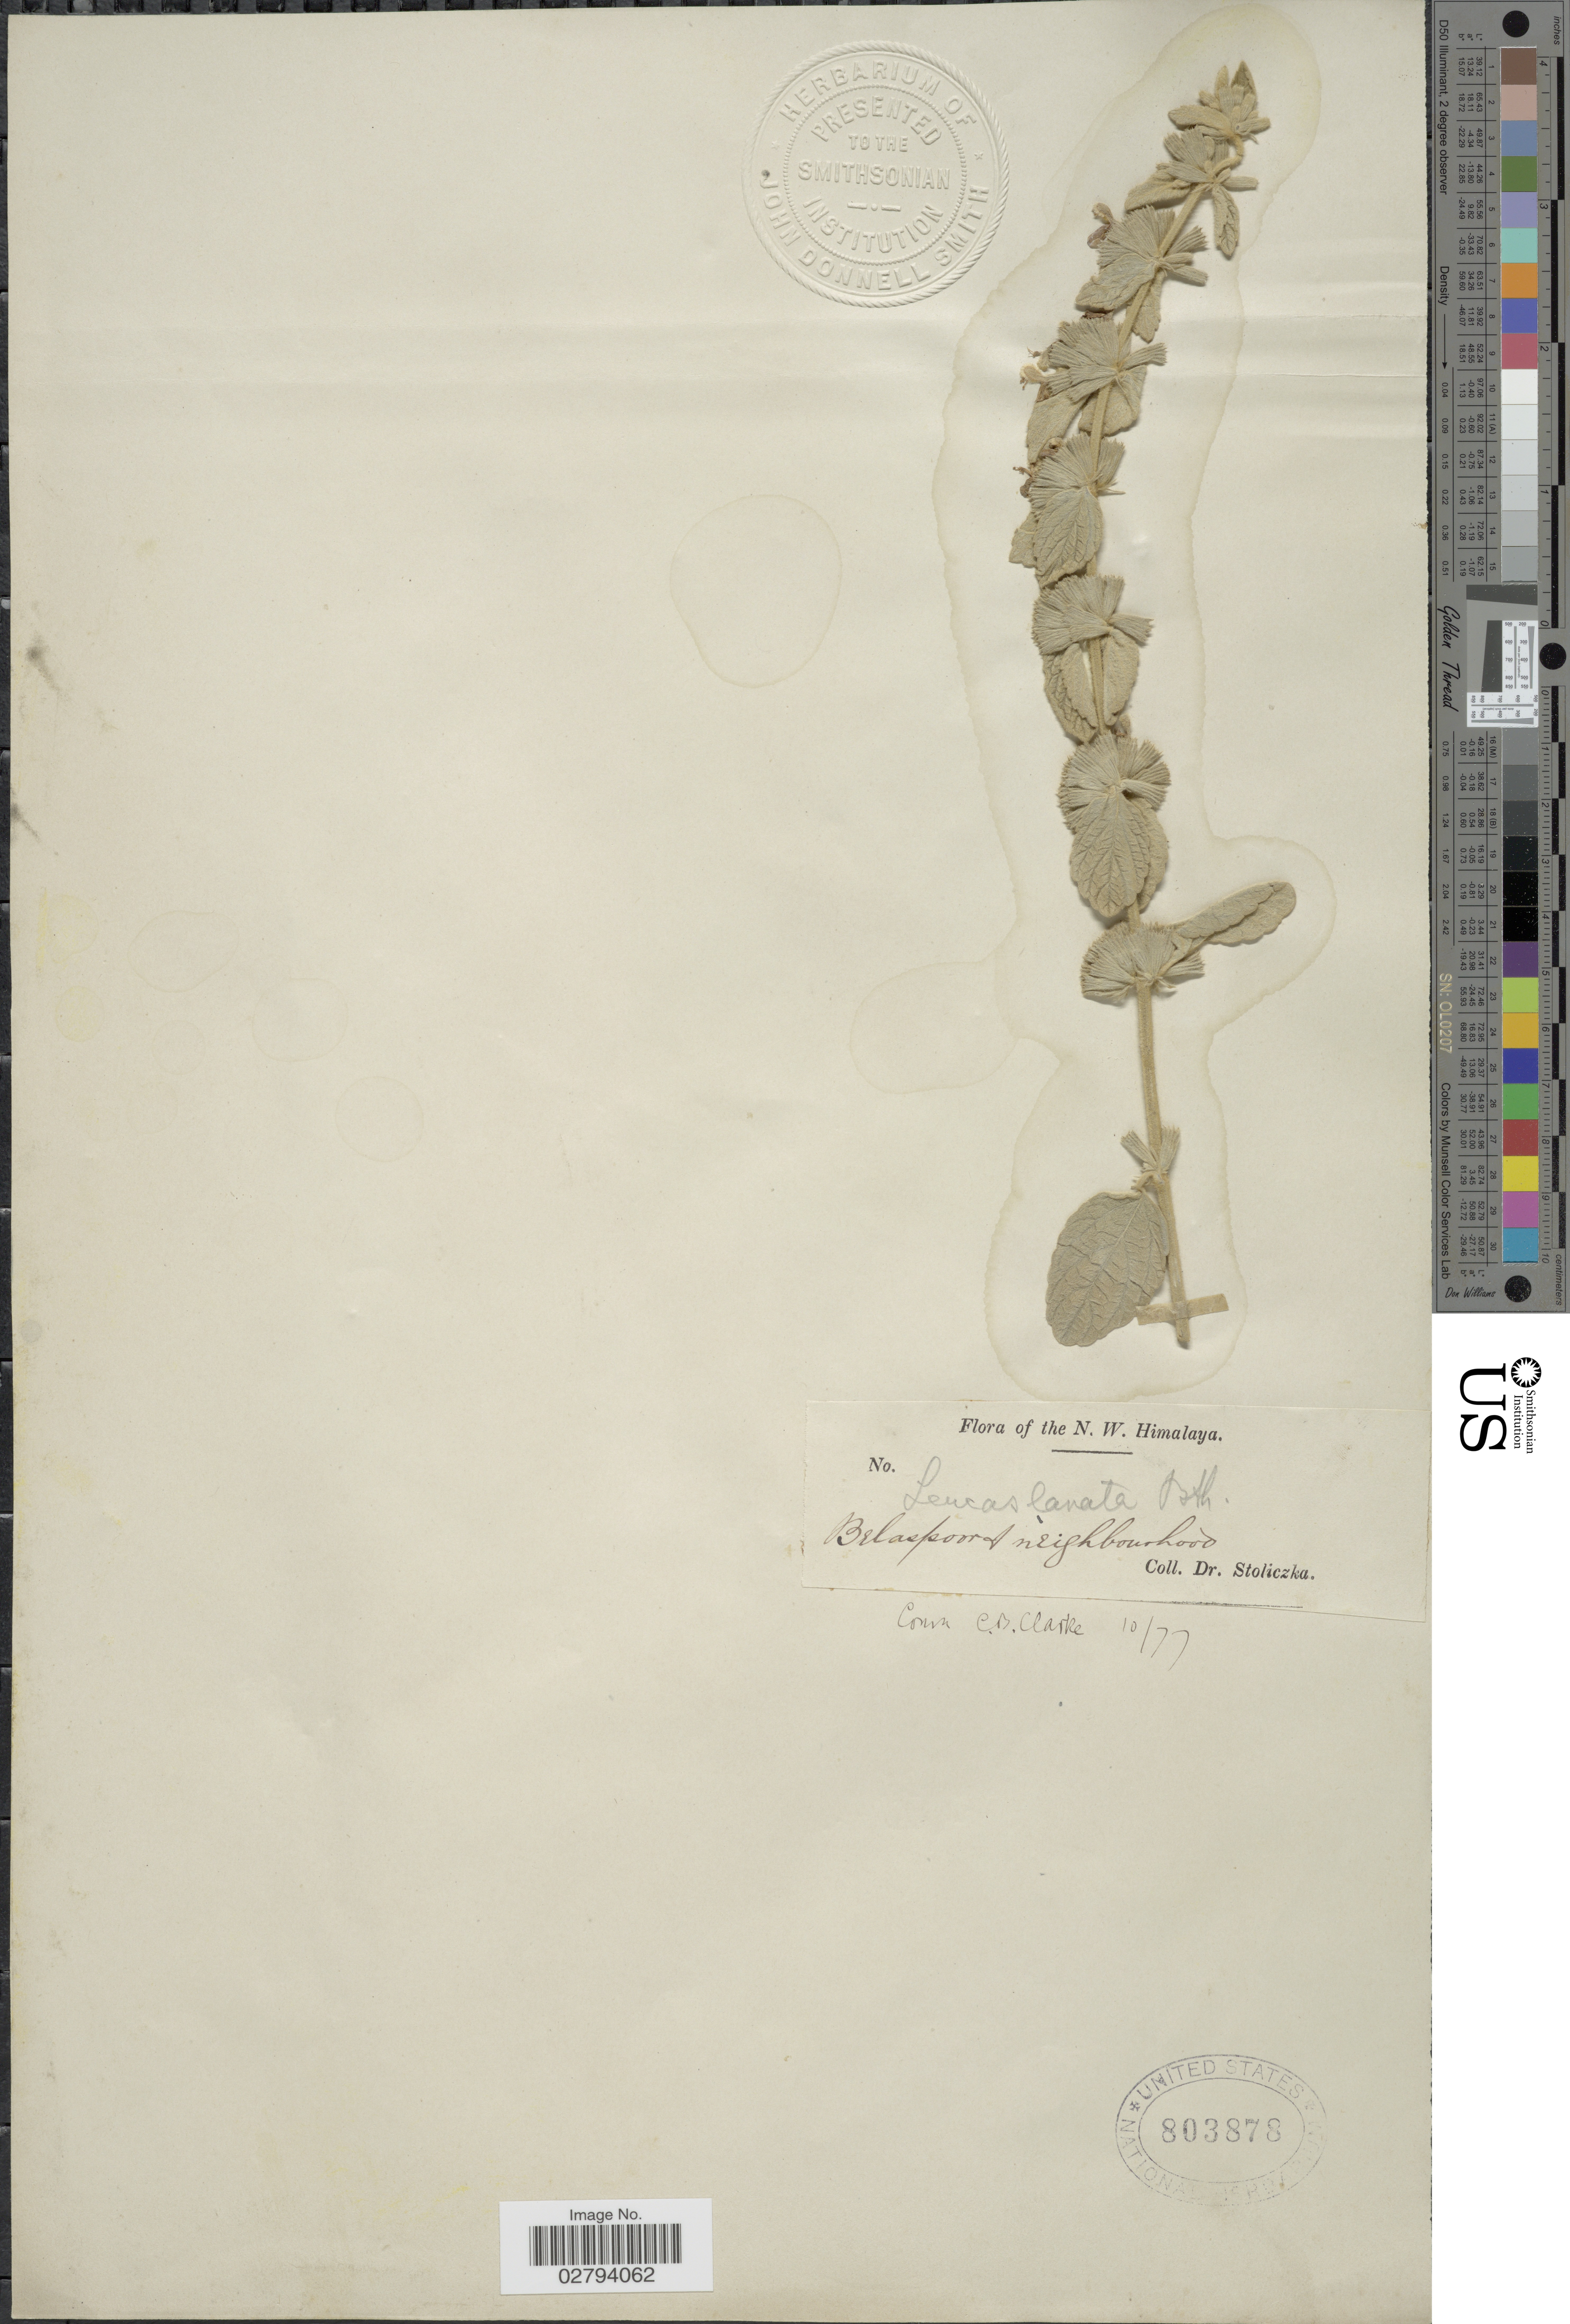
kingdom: Plantae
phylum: Tracheophyta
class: Magnoliopsida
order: Lamiales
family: Lamiaceae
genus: Leucas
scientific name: Leucas lanata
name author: Benth.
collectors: -. Stoliczka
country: India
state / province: Chhattisgarh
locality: N. W. Himalaya, Belaspoort neighbourhood.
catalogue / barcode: US 803878